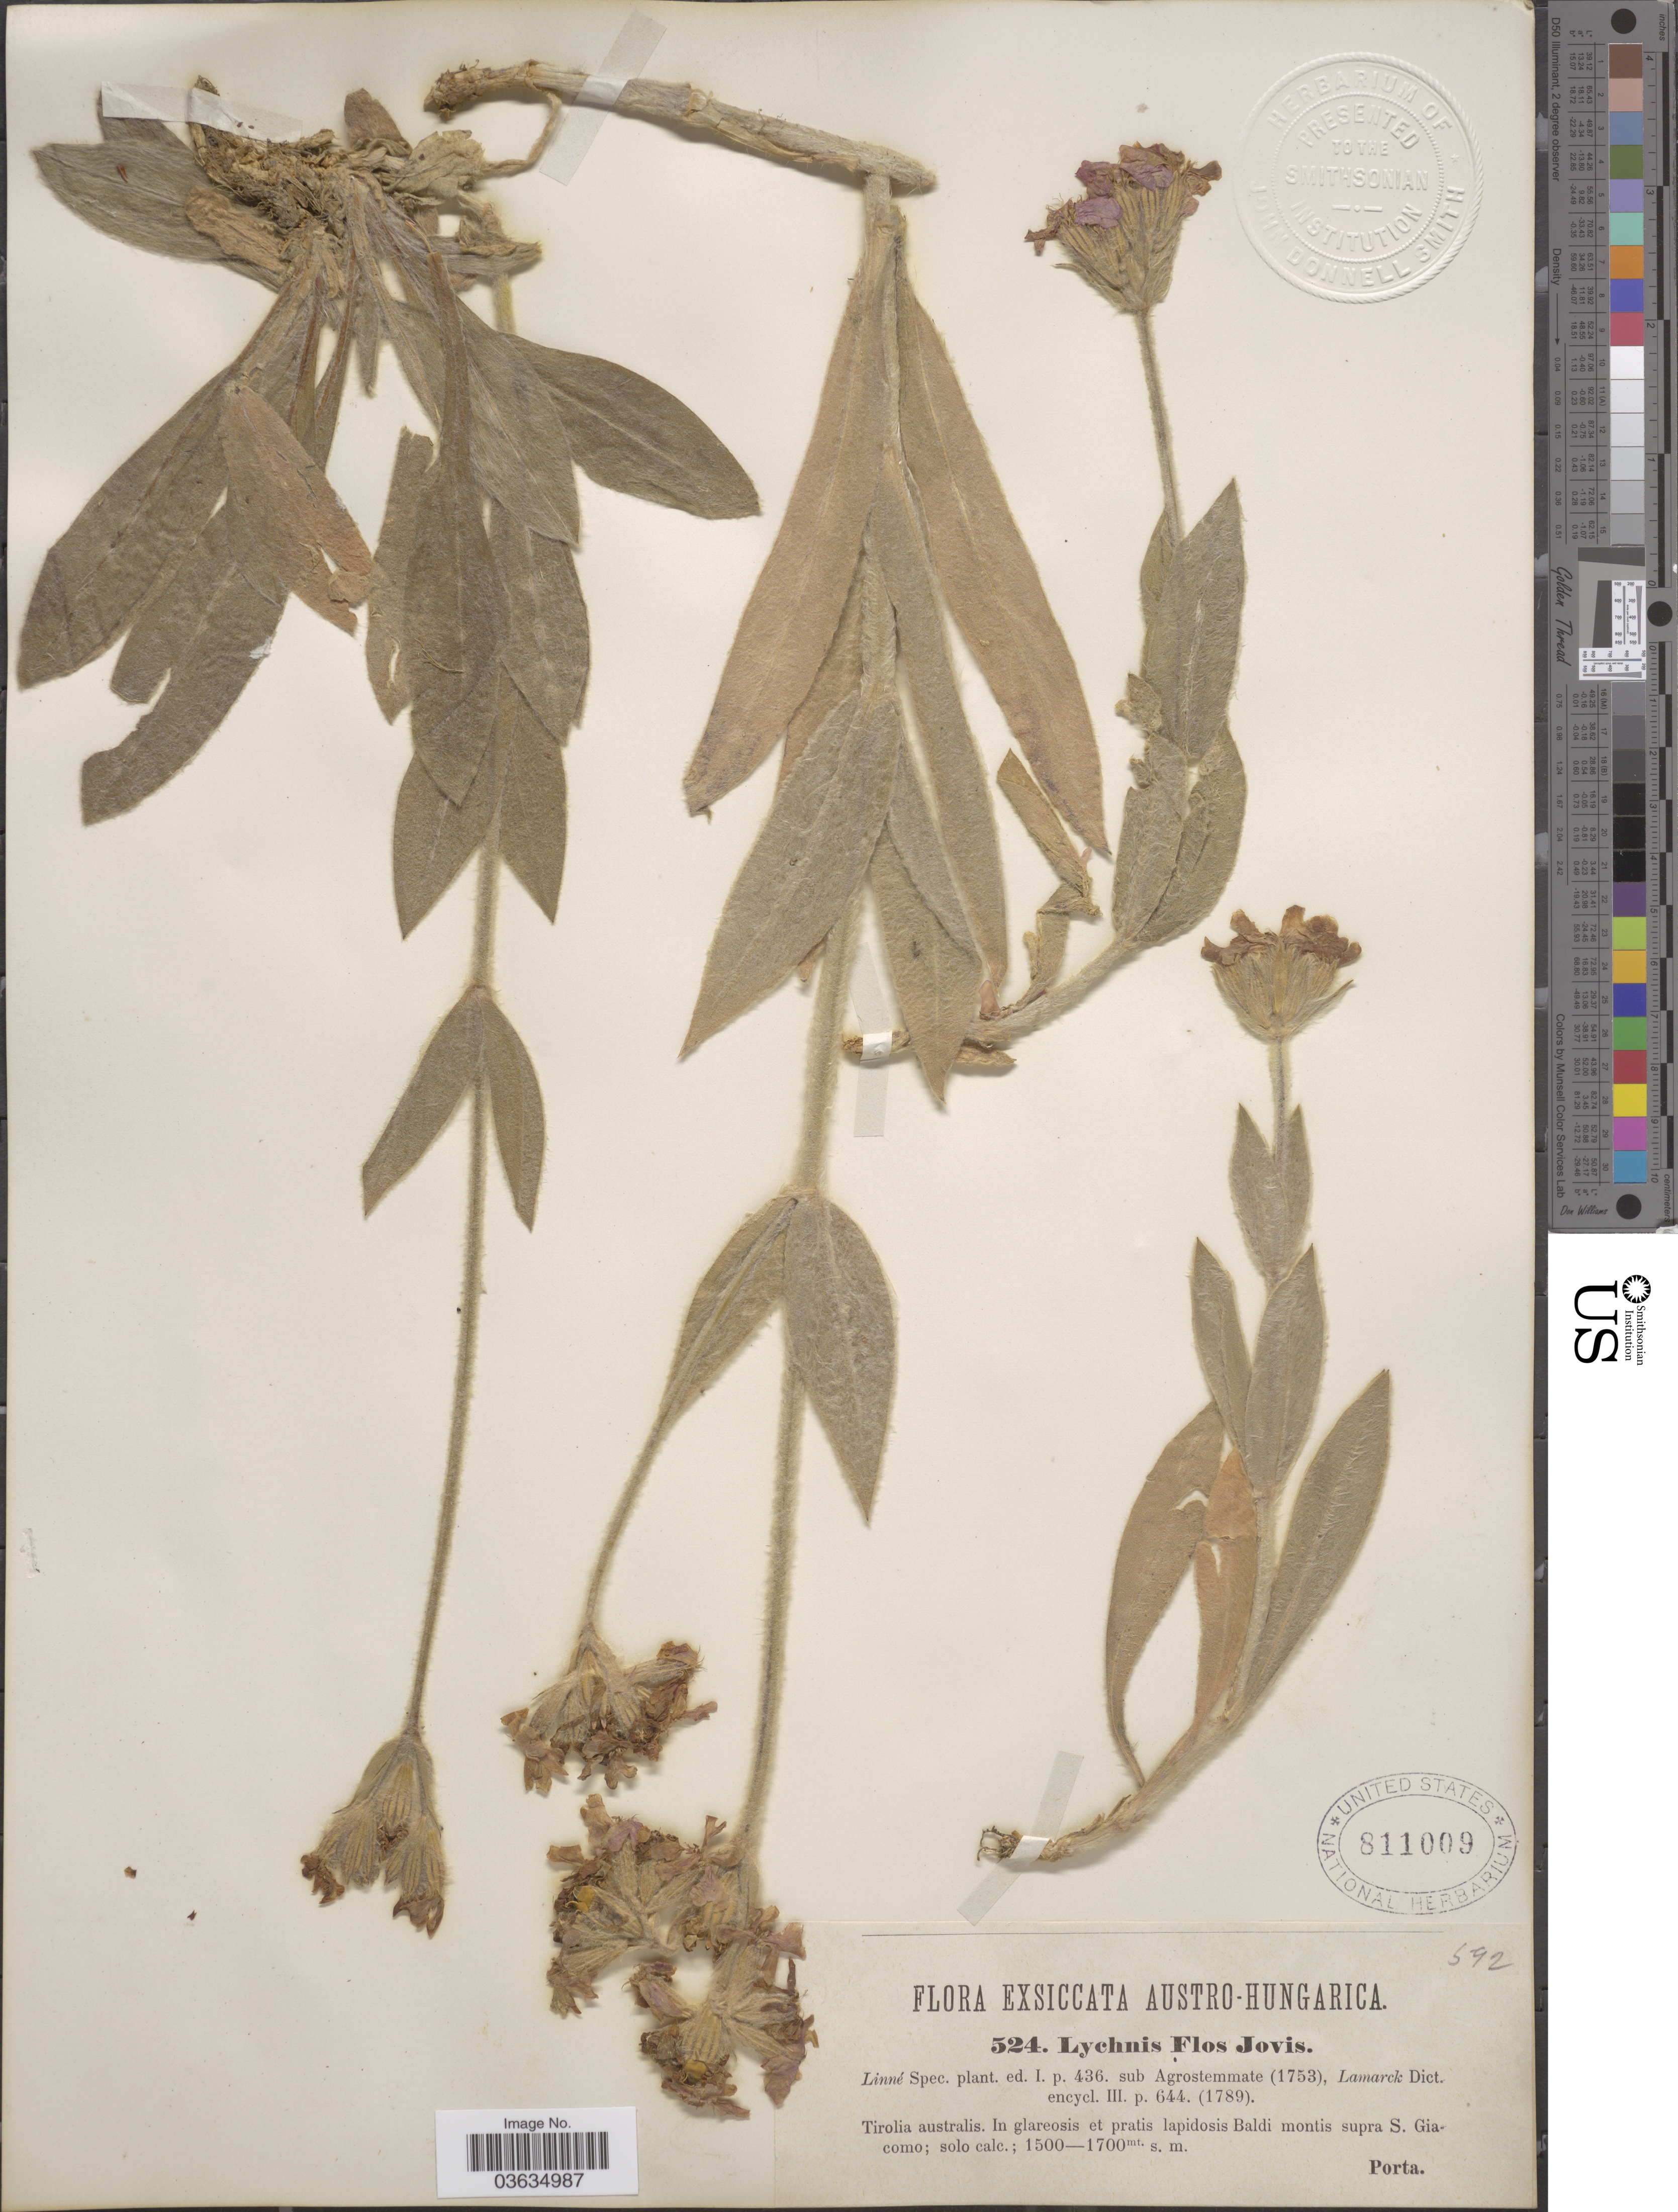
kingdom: Plantae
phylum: Tracheophyta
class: Magnoliopsida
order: Caryophyllales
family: Caryophyllaceae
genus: Silene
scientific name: Silene flos-jovis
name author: (L.) Greuter & Burdet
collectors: Porta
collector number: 524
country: Italy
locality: Austro-Hungarica. Tirolia australis. In glareosis et pratis lapidosis Baldi montis supra S. Giacomo.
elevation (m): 1500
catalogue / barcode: US 811009